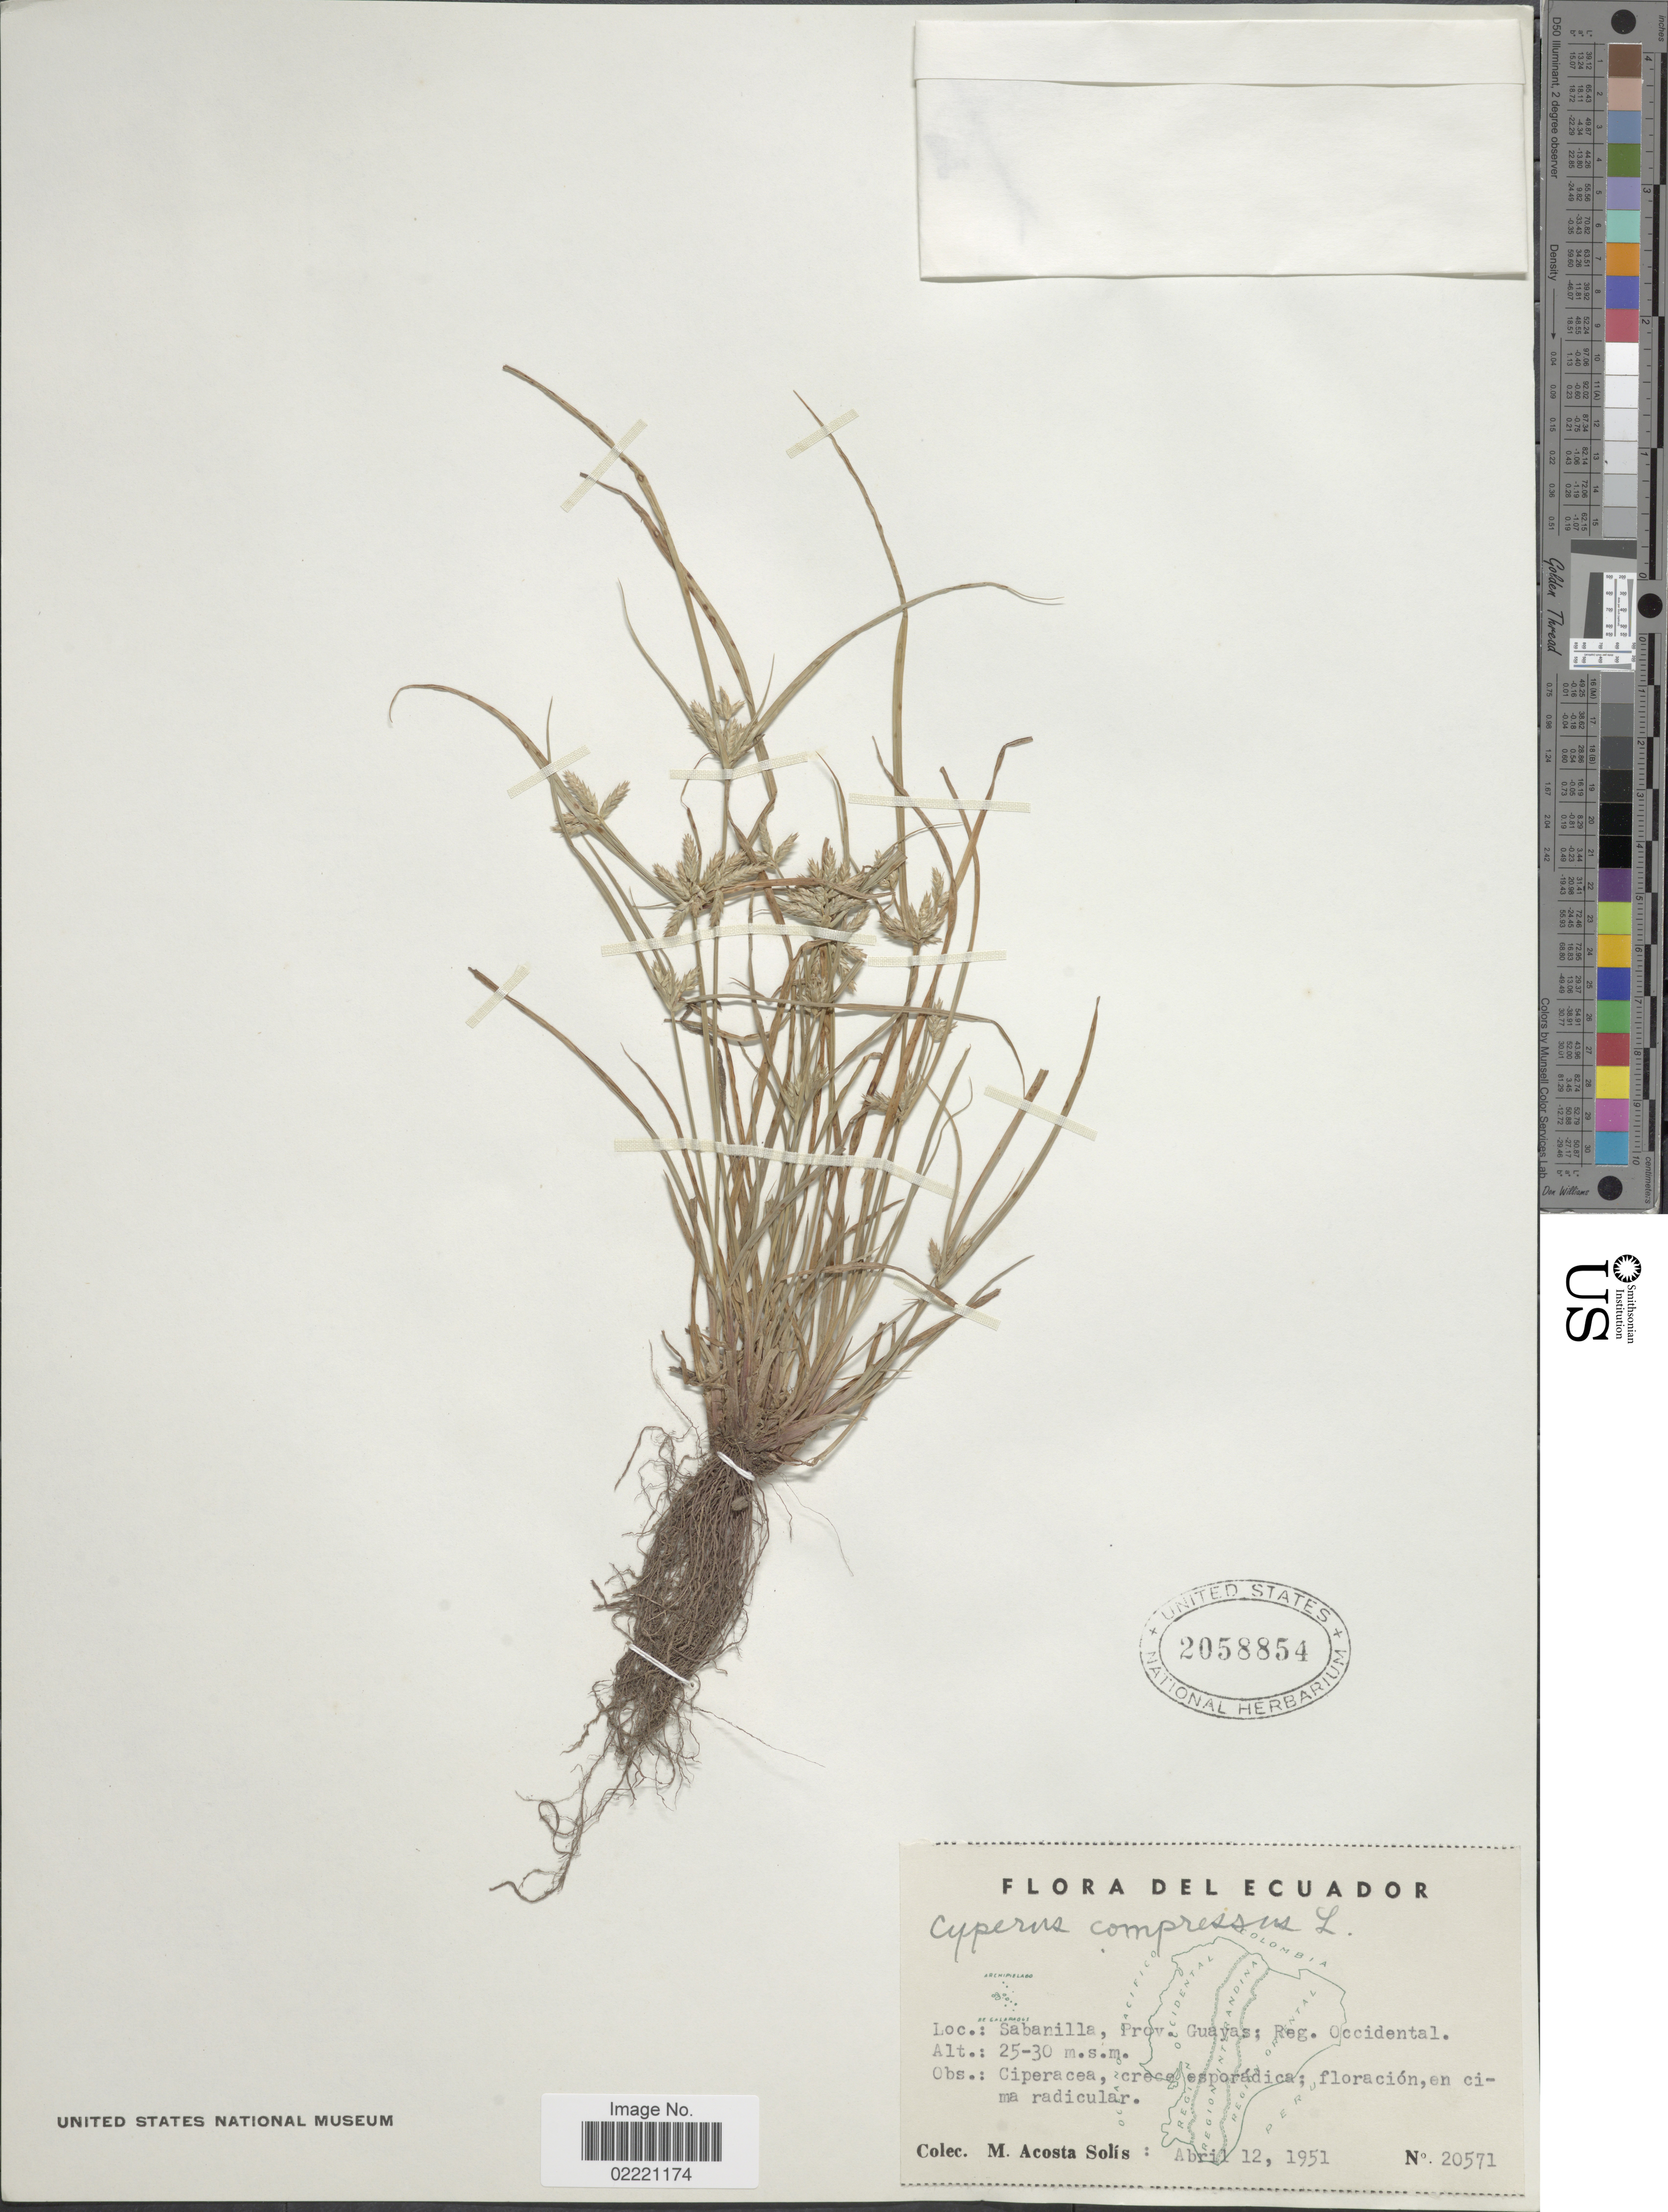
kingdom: Plantae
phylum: Tracheophyta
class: Liliopsida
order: Poales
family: Cyperaceae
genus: Cyperus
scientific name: Cyperus compressus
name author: L.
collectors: M. Acosta Solis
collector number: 20571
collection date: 1951-04-12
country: Ecuador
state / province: Guayas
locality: Sabanilla, Reg. Occidental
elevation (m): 25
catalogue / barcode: US 2058854